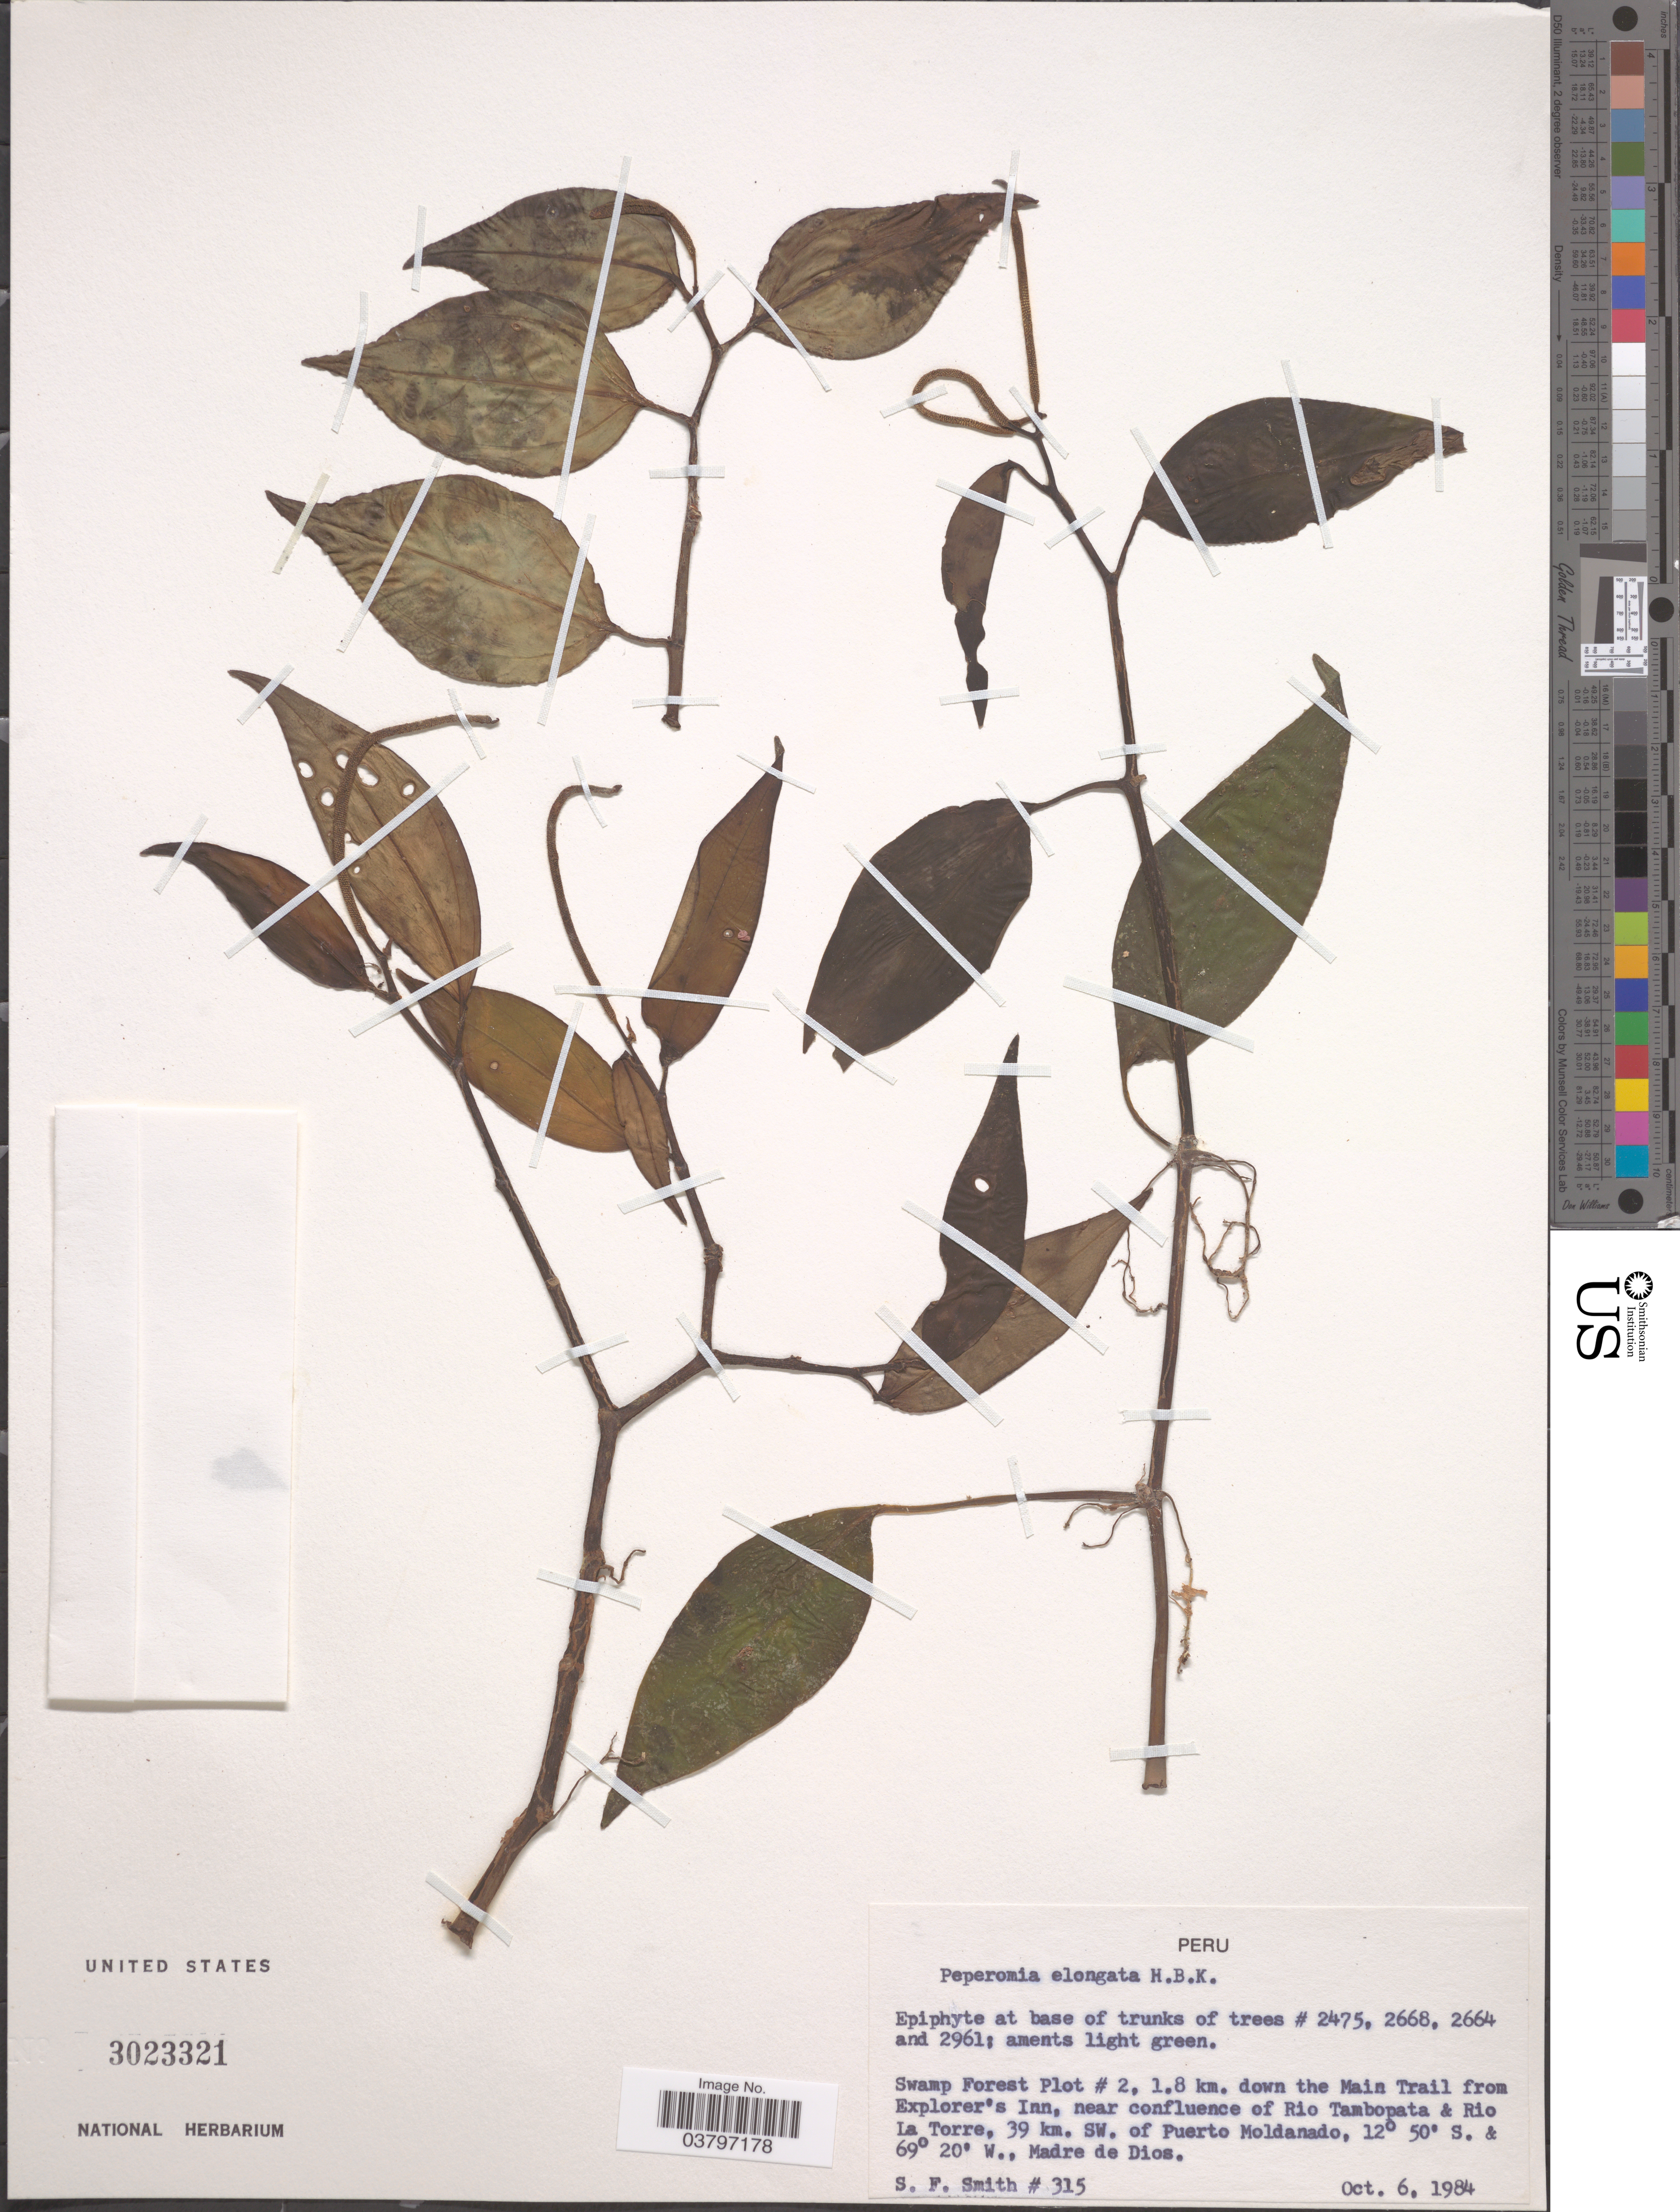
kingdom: Plantae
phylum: Tracheophyta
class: Magnoliopsida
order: Piperales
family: Piperaceae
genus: Peperomia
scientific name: Peperomia elongata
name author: Kunth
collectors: S.F. Smith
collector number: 315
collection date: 1984-10-06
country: Peru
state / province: Madre de Dios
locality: Swamp Forest Plot #2, swamp forest part, 1.8 km. down the Main Trail from Explorer's Inn, near confluence of Rio Tambopata & Rio La Torre, 39 km. SW. of Puerto Moldanado.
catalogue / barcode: US 3023321